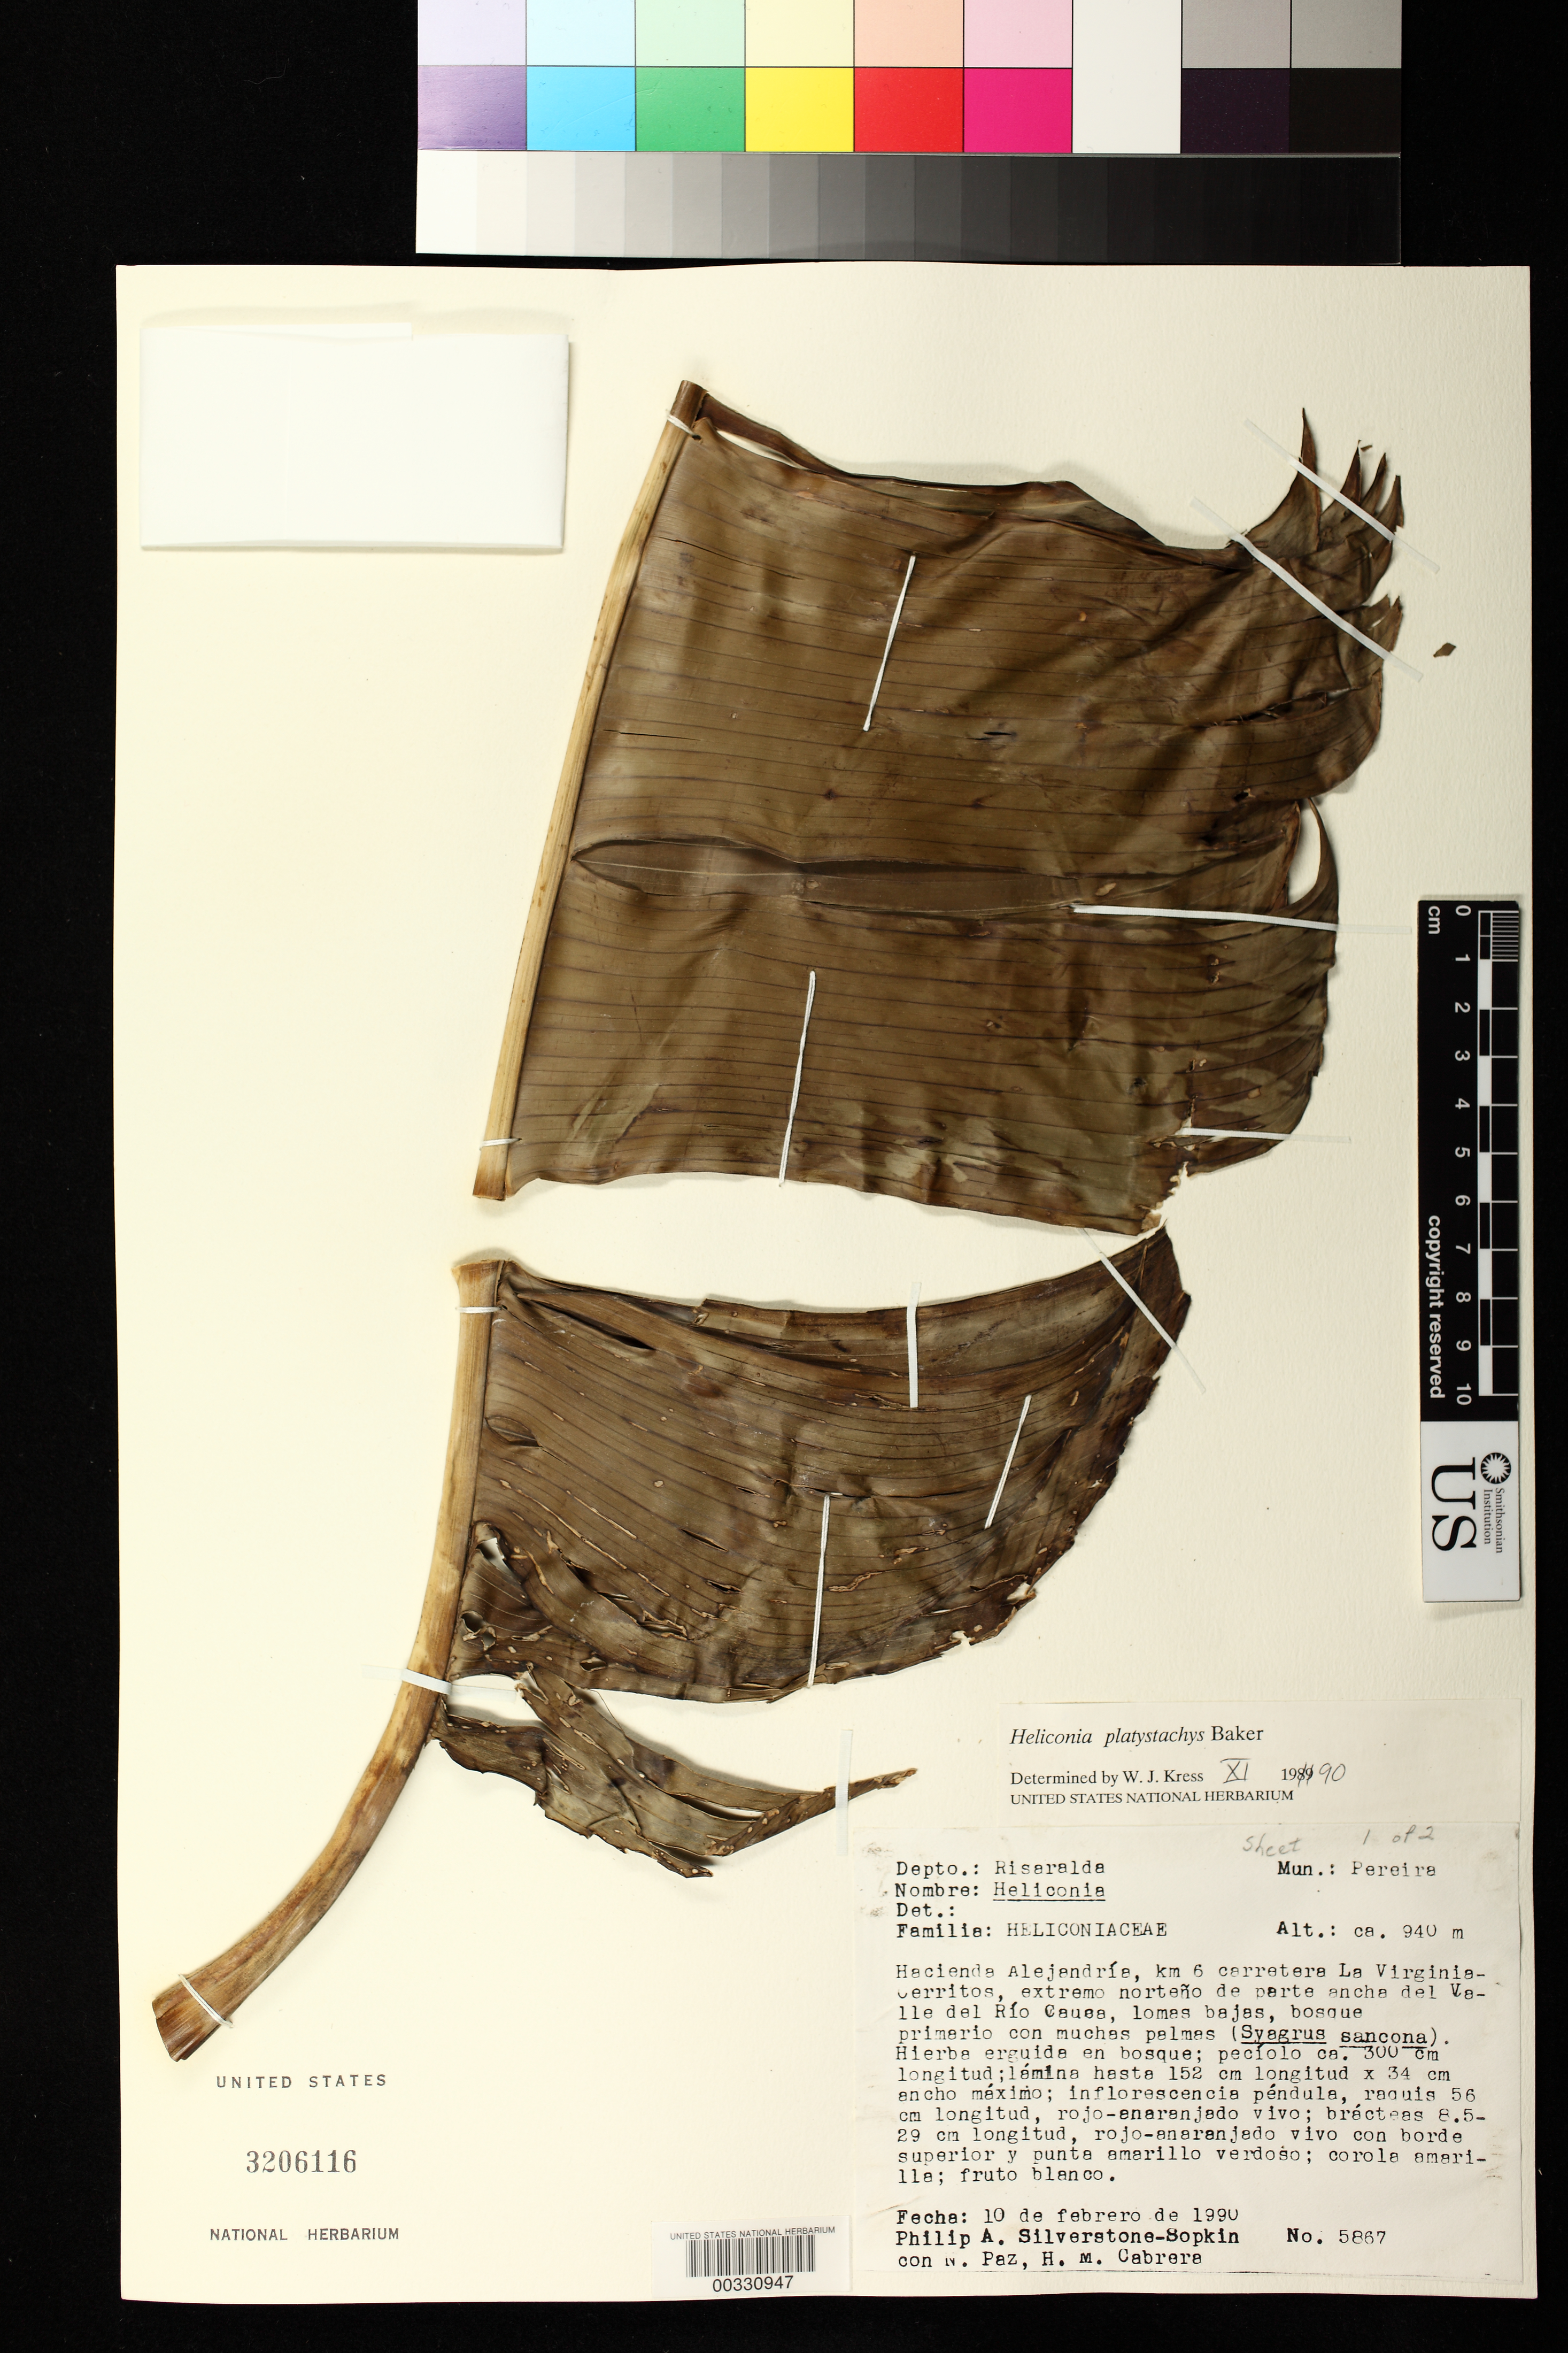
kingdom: Plantae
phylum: Tracheophyta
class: Liliopsida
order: Zingiberales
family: Heliconiaceae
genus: Heliconia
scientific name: Heliconia platystachys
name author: Baker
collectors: P. A. Silverstone-Sopkin, N. Paz & H. Cabrera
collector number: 5867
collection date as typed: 10 Feb 1990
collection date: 1990-02-10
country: Colombia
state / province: Risaralda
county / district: Pereira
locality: Mun of Pereira, Hacienda Alejandria, km 6 la Virginia-Cerritos Highway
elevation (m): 940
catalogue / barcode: US 3206116